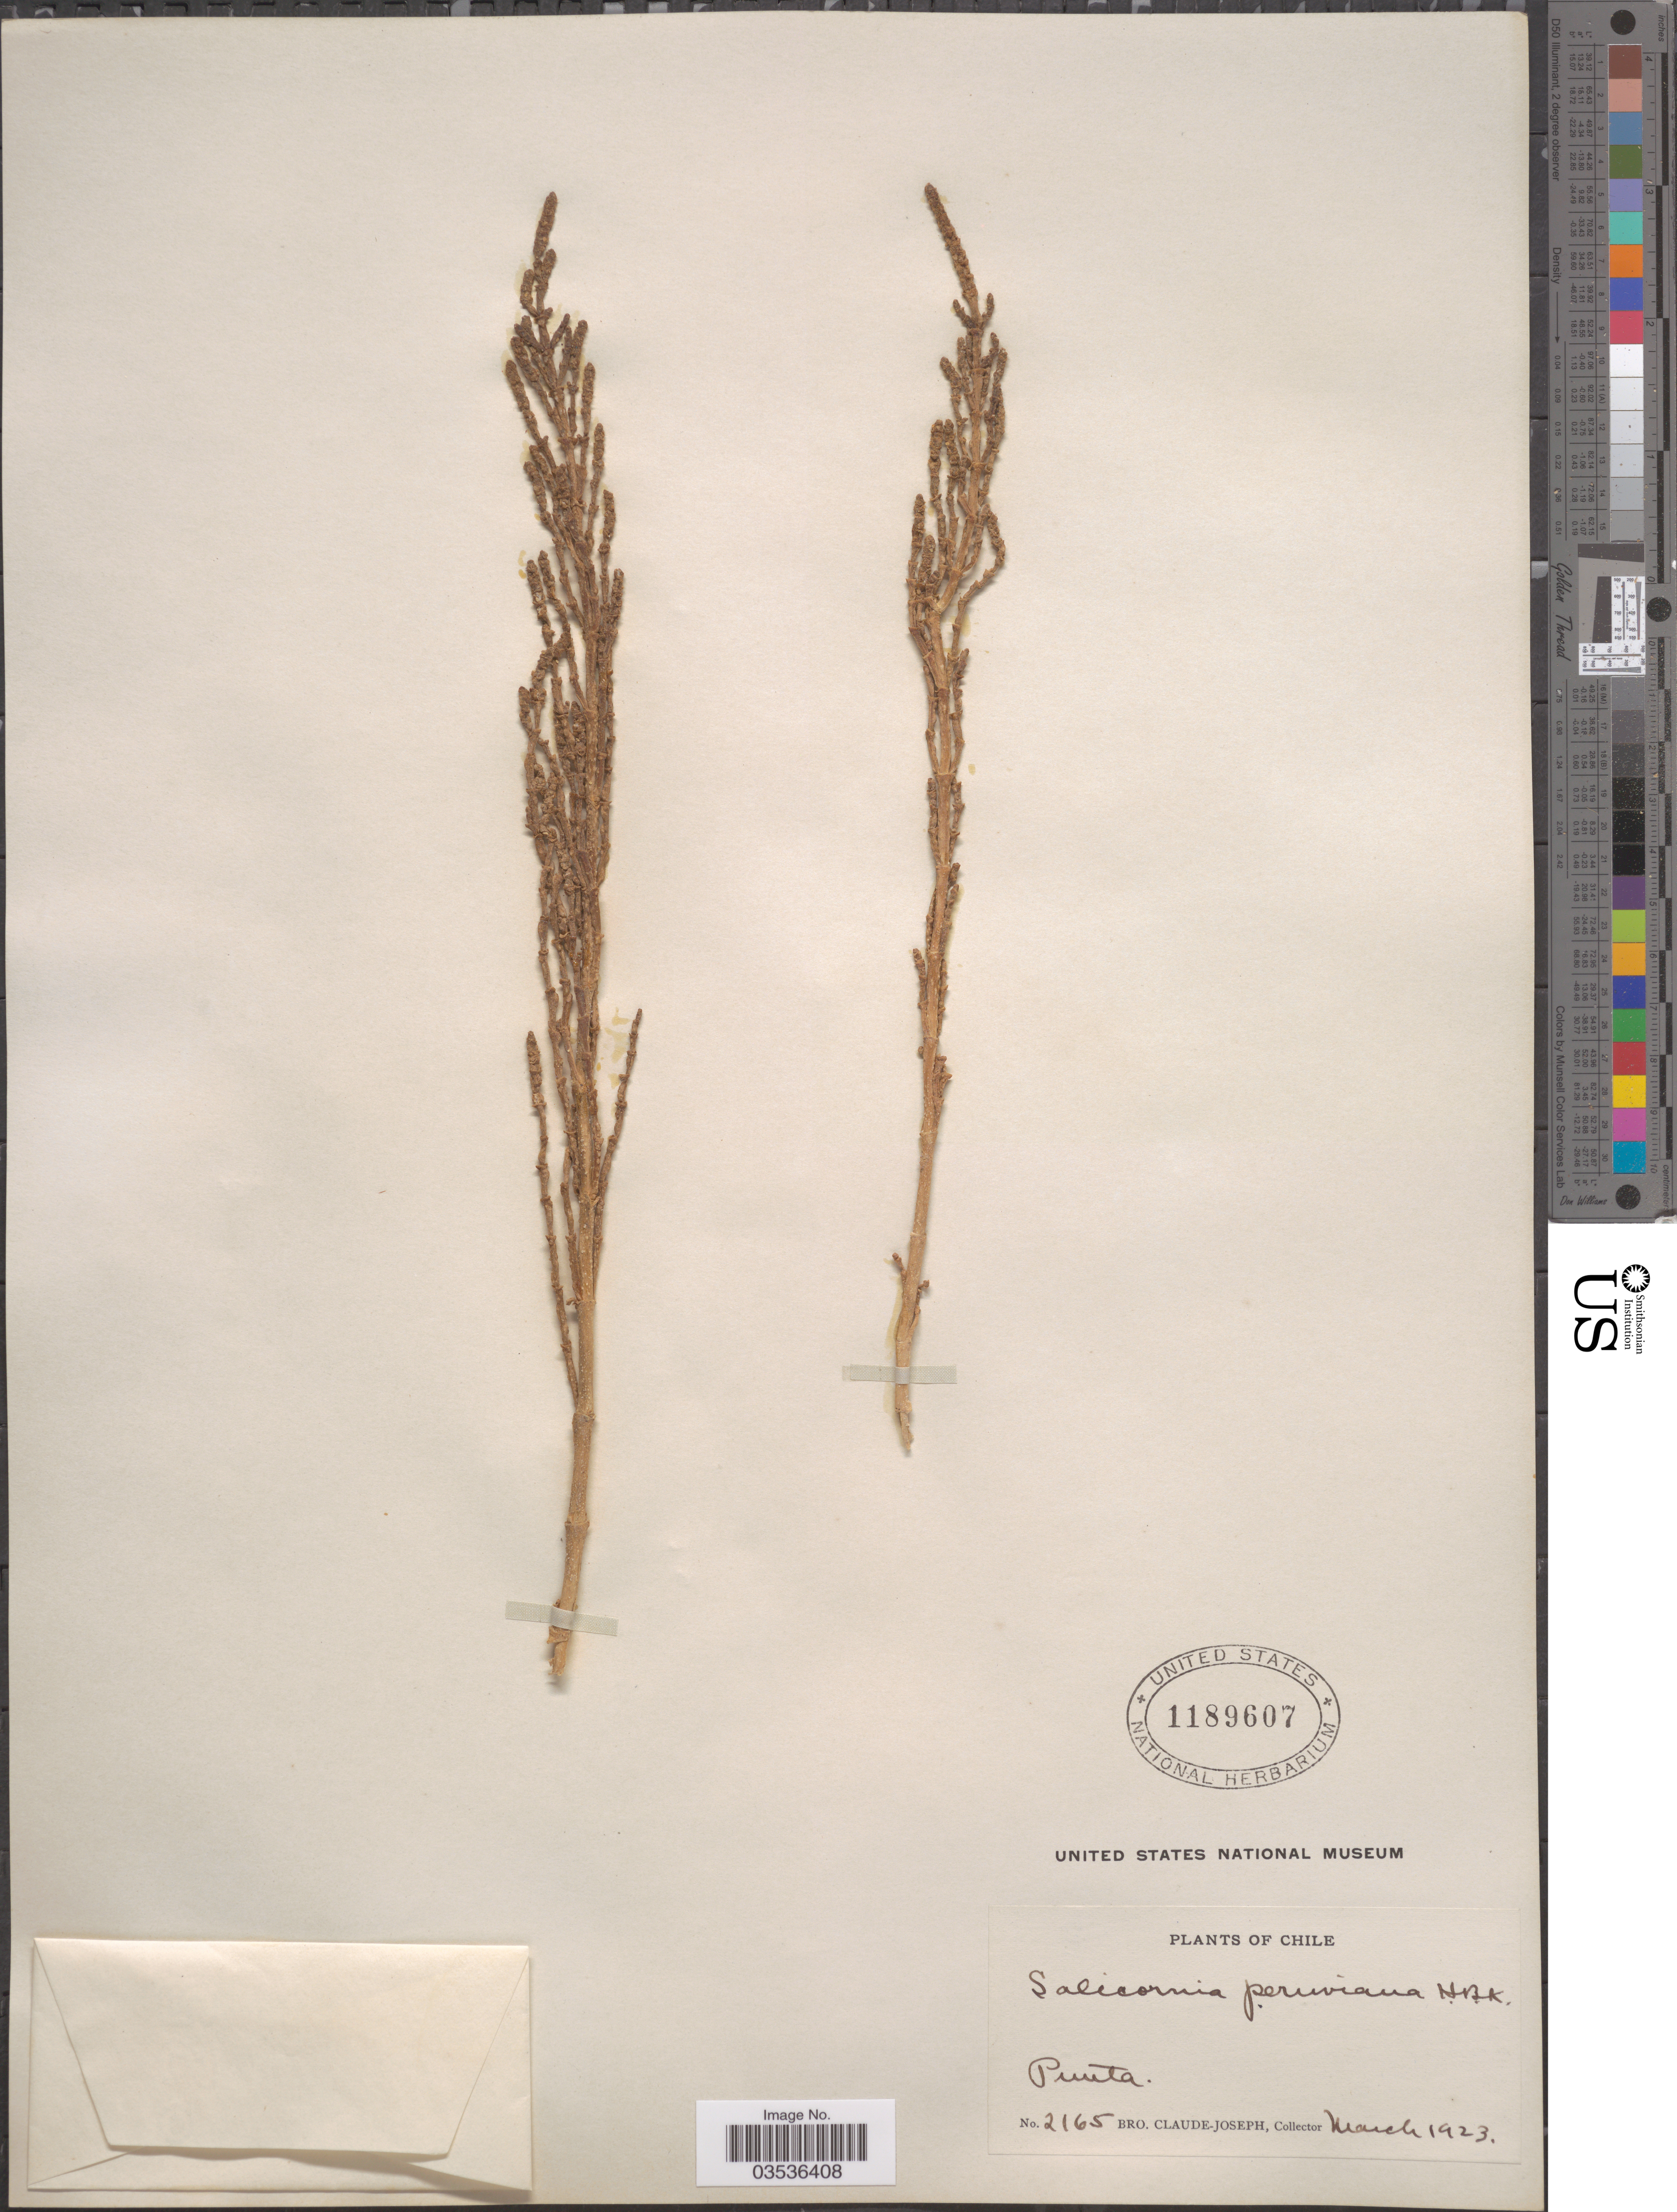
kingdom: Plantae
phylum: Tracheophyta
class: Magnoliopsida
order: Caryophyllales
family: Amaranthaceae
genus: Salicornia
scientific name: Salicornia fruticosa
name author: (L.) L.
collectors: Bro. Claude-Joseph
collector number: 2165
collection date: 1923-03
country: Chile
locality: Punta.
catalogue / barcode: US 1189607